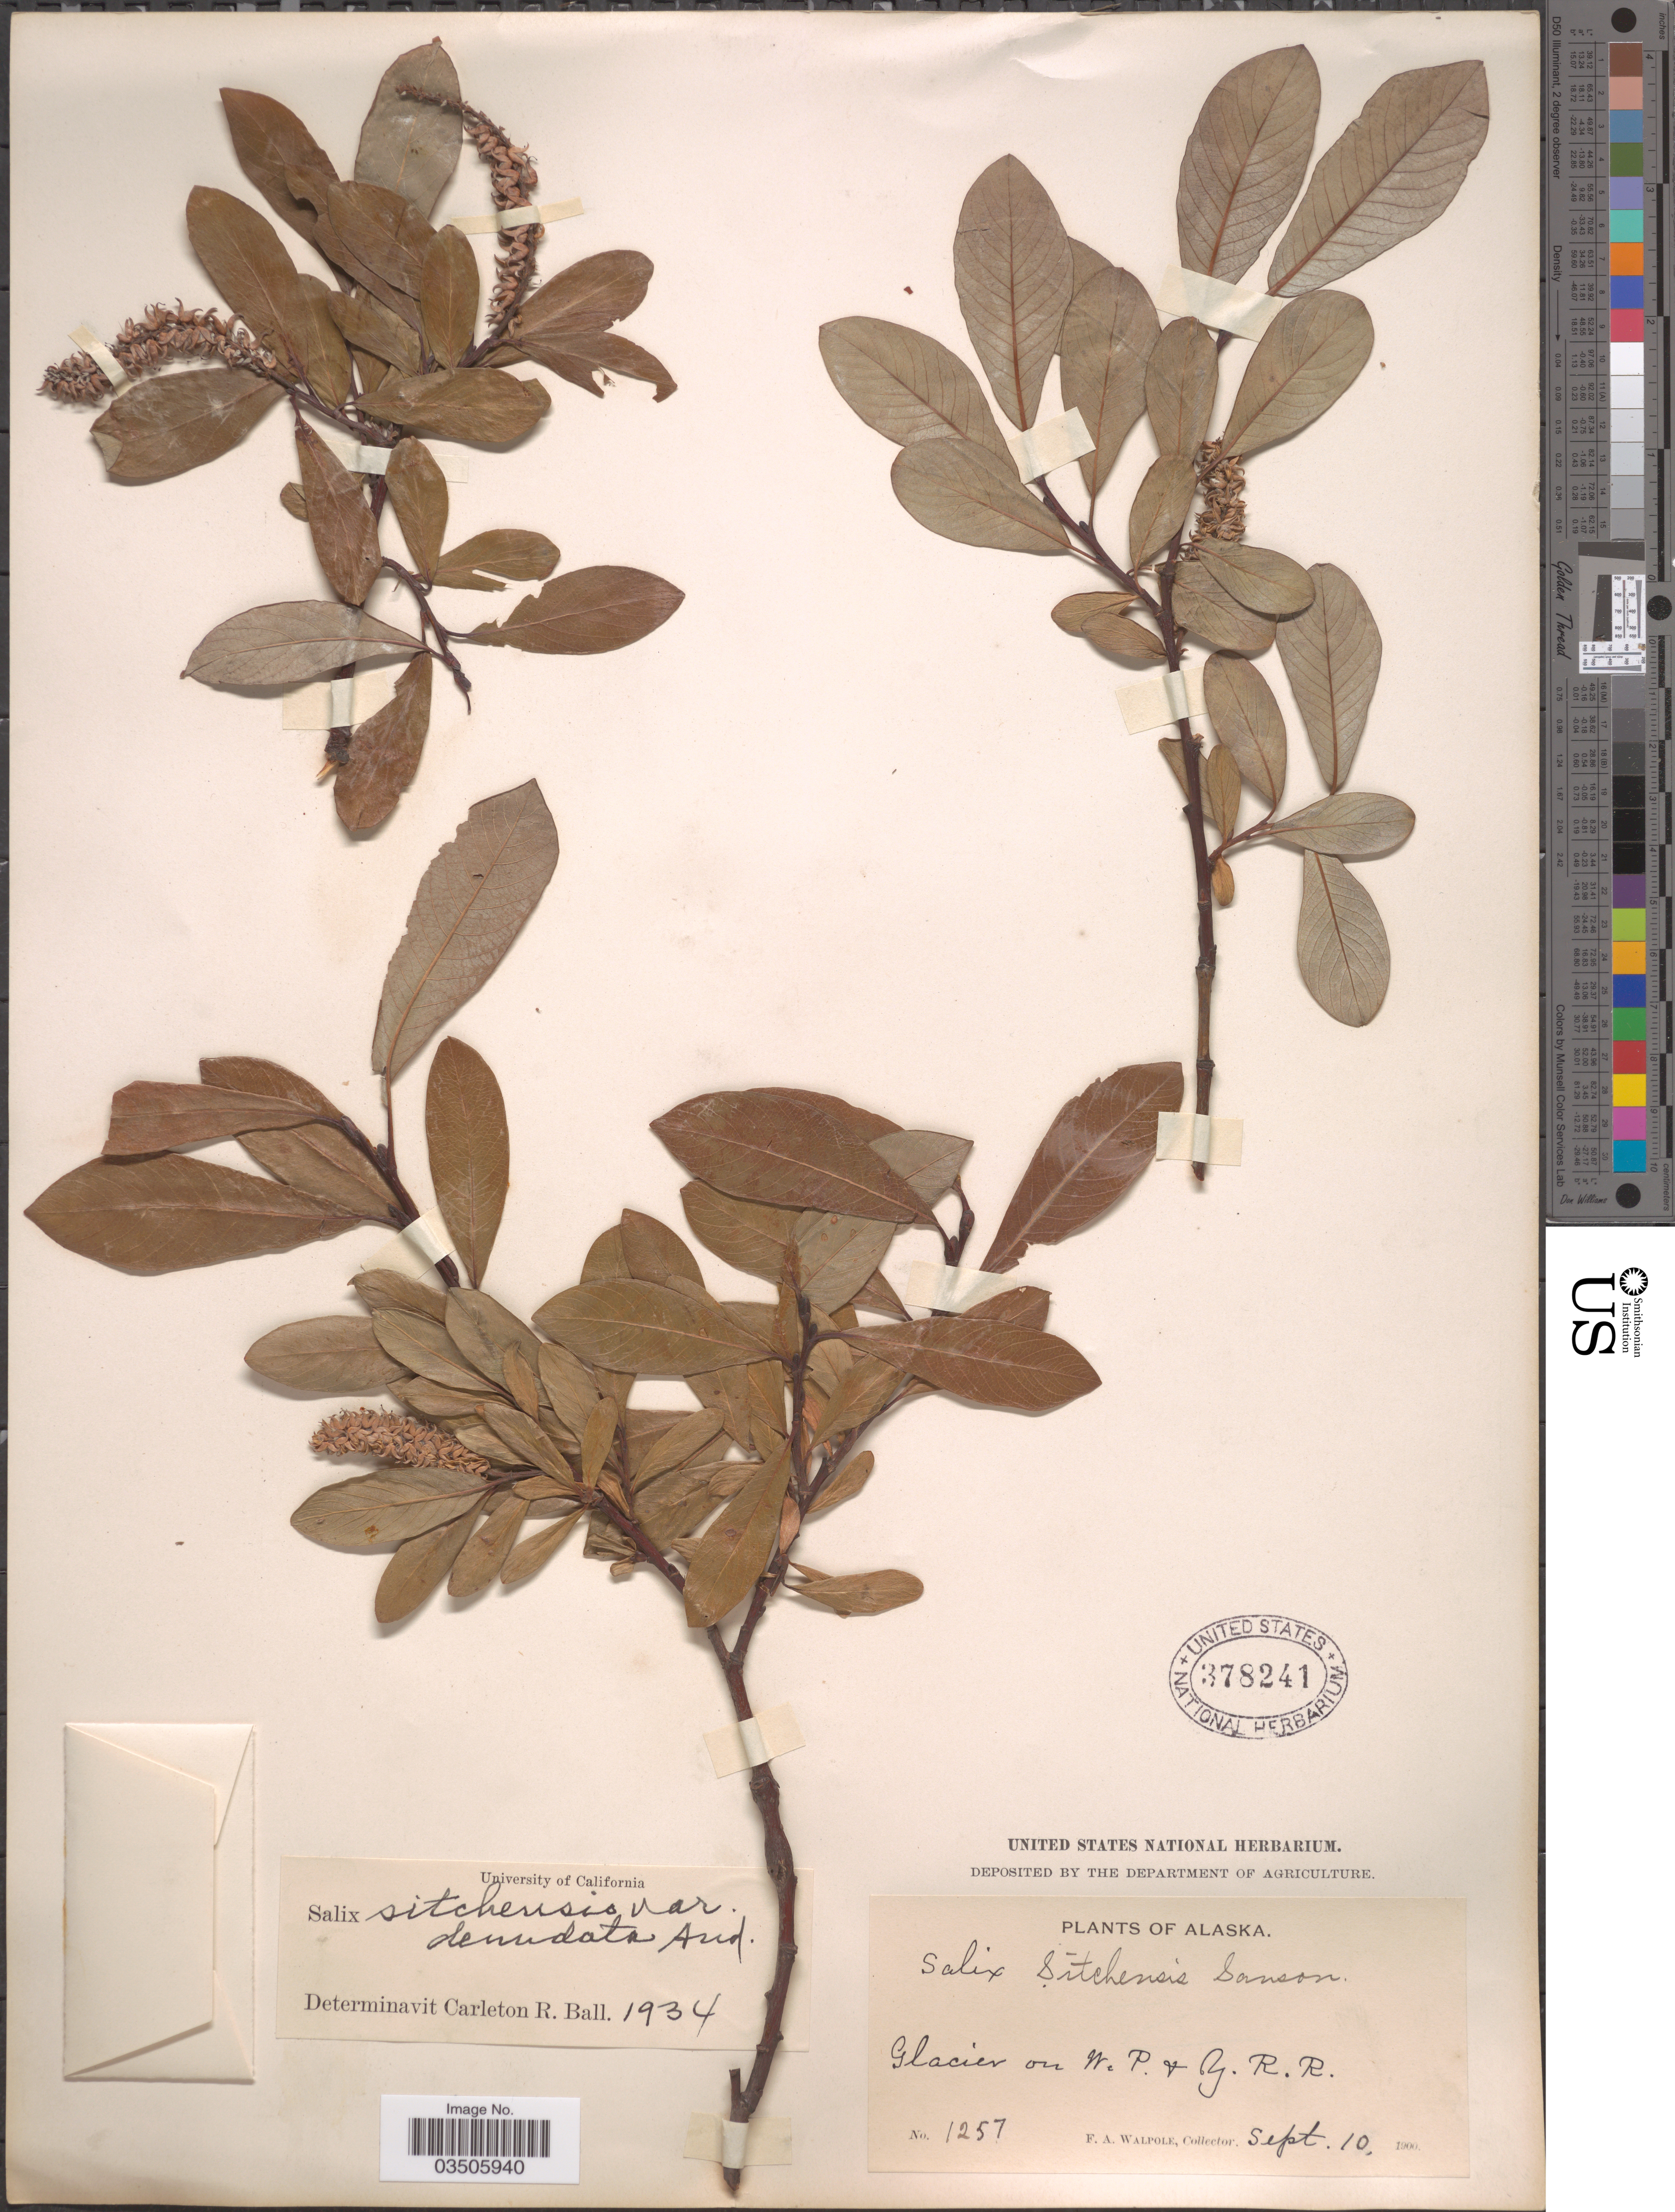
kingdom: Plantae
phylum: Tracheophyta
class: Magnoliopsida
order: Malpighiales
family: Salicaceae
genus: Salix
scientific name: Salix sitchensis var. denudata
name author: Andersson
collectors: F. Walpole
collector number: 1257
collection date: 1900-09-10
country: United States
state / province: Alaska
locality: Glacier on W. P. & Y. R. R.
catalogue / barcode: US 378241